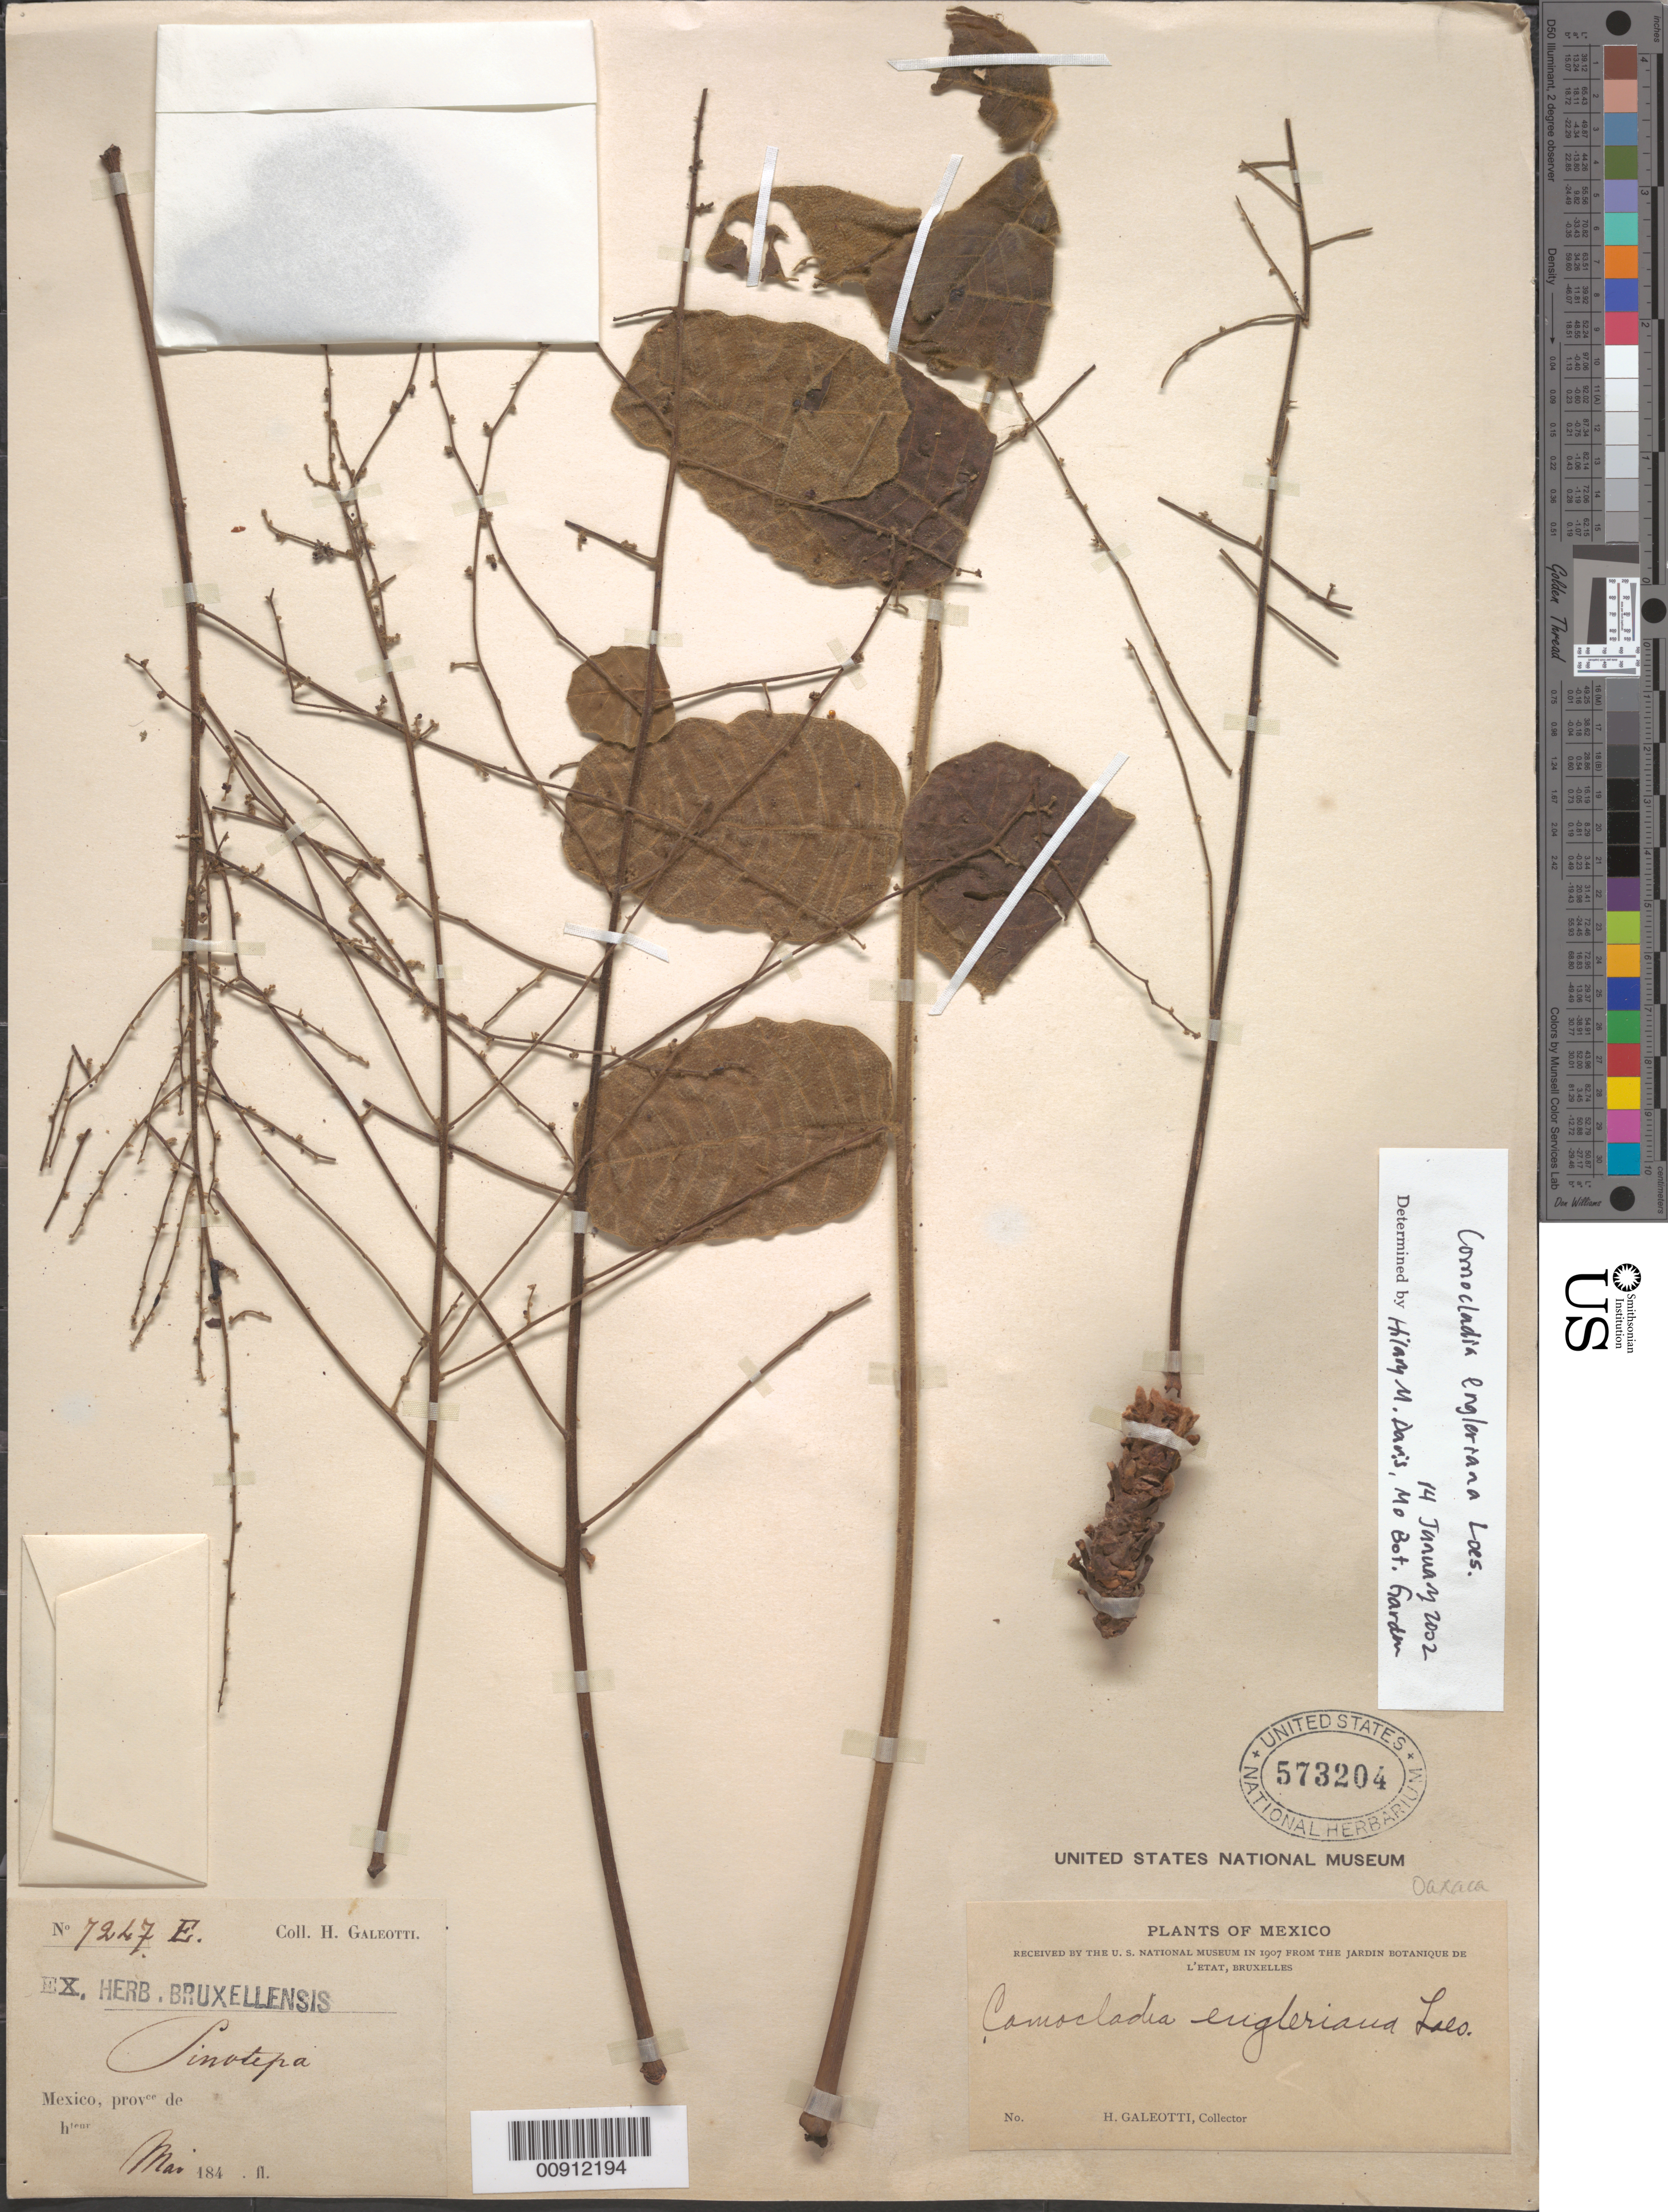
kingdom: Plantae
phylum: Tracheophyta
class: Magnoliopsida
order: Sapindales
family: Anacardiaceae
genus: Comocladia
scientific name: Comocladia mollissima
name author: Kunth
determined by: Mitchell, John D.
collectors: H. G. Galeotti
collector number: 7247 E.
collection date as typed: Mar 184-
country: Mexico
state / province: Oaxaca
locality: Pinotepa.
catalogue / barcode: US 573204